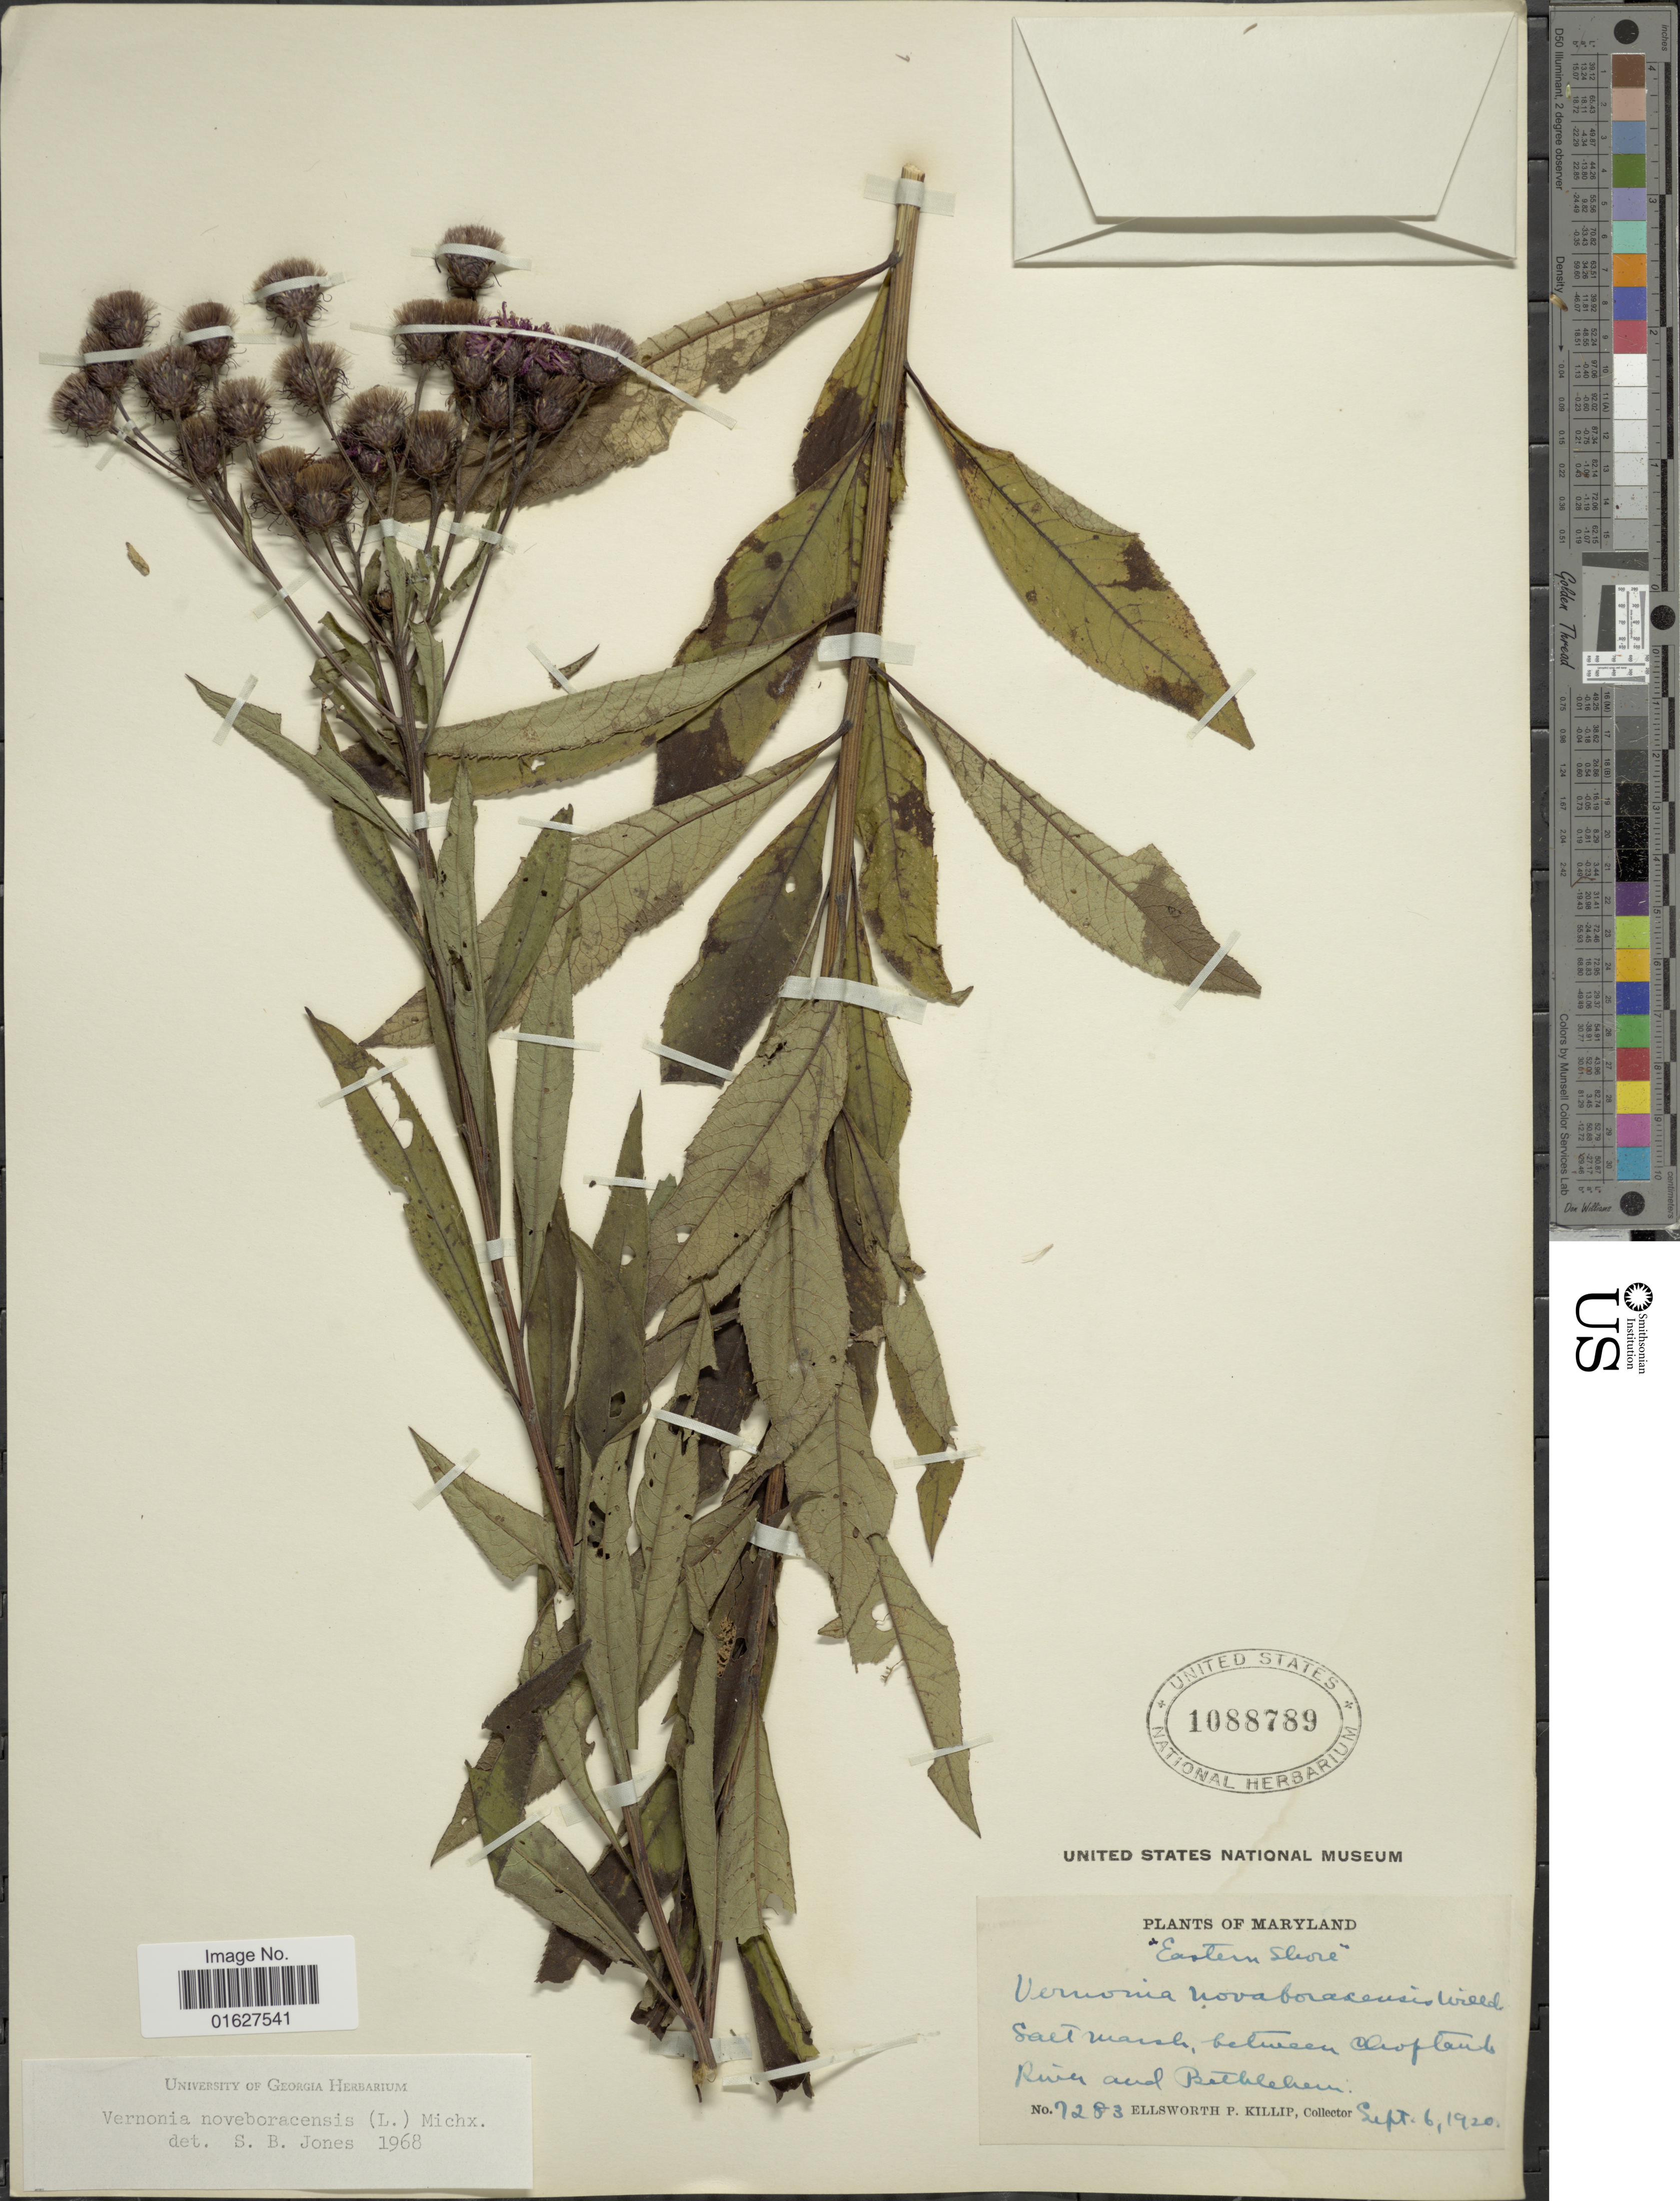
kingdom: Plantae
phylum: Tracheophyta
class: Magnoliopsida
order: Asterales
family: Asteraceae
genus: Vernonia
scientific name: Vernonia noveboracensis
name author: (L.) Michx.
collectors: E. P. Killip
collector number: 7283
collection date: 1920-09-06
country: United States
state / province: Maryland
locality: Salt Marsh, between Choptank River and Bethlehem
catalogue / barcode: US 1088789